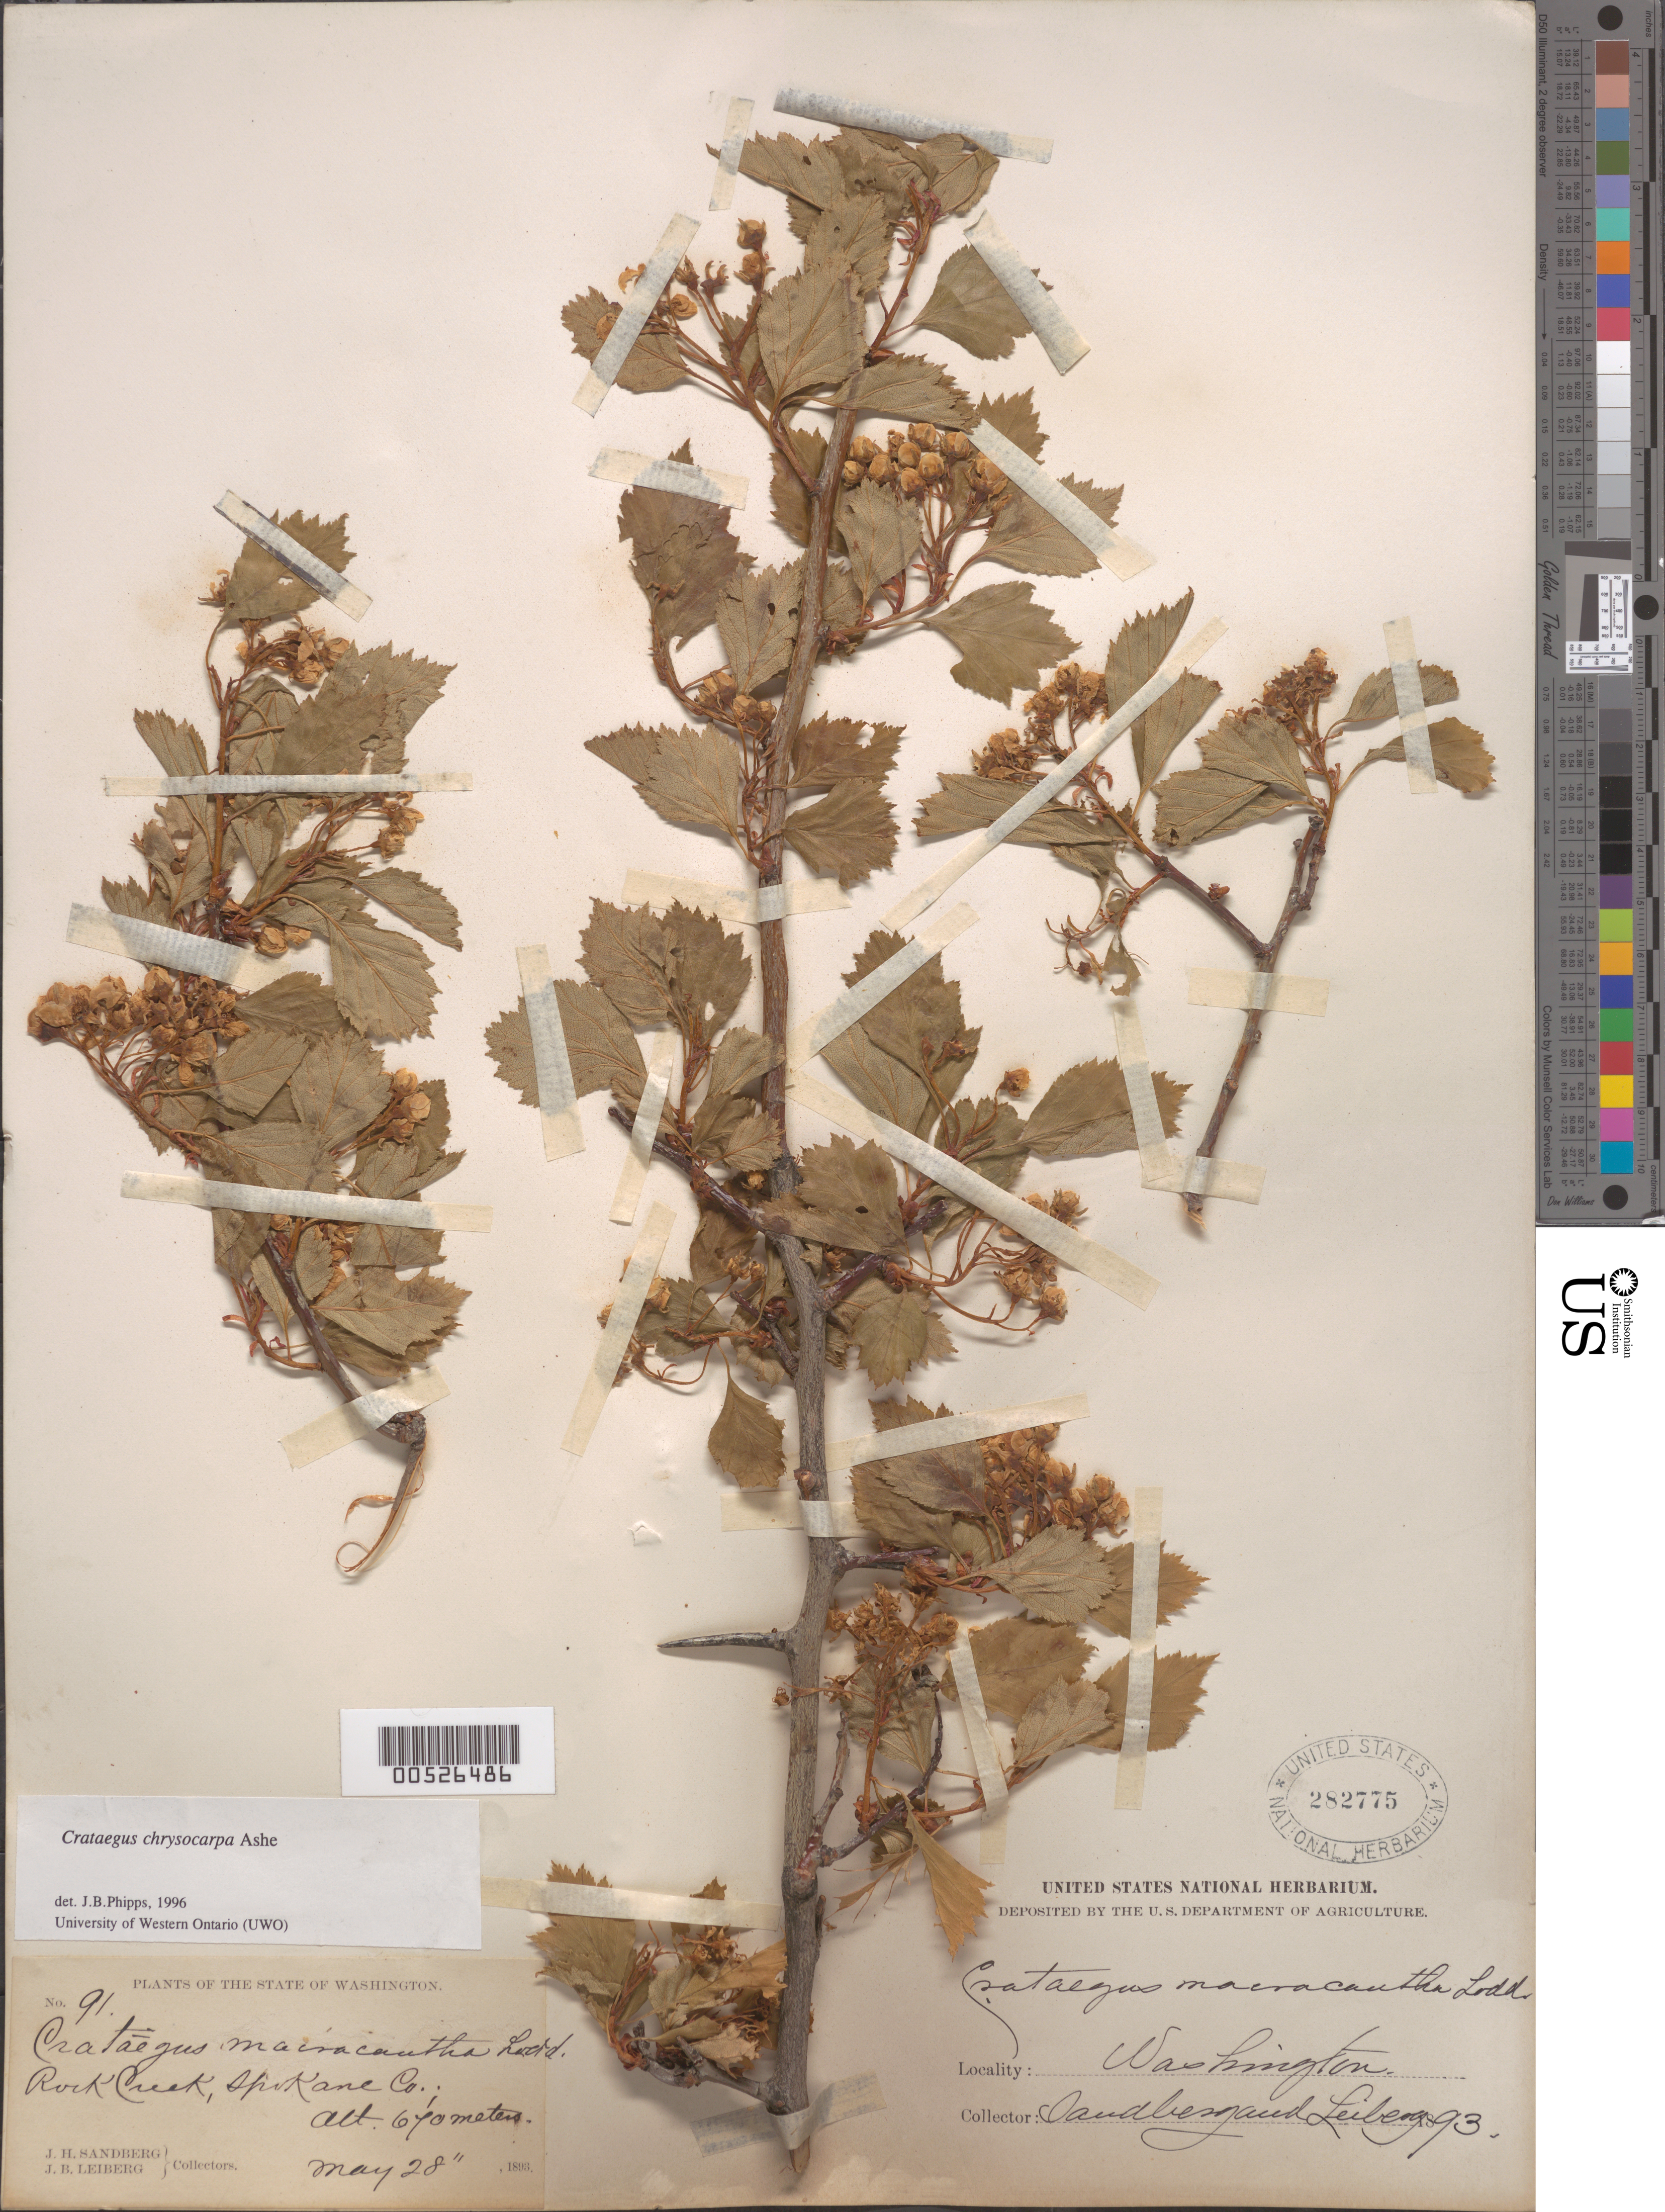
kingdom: Plantae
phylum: Tracheophyta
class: Magnoliopsida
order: Rosales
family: Rosaceae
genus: Crataegus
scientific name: Crataegus chrysocarpa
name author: Ashe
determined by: Phipps, James B., (UWO), University of Western Ontario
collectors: J. H. Sandberg & J. Lieberg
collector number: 91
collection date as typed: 28 May 1893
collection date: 1893-05-28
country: United States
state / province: Washington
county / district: Spokane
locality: Rock Creek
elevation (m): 670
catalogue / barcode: US 282775